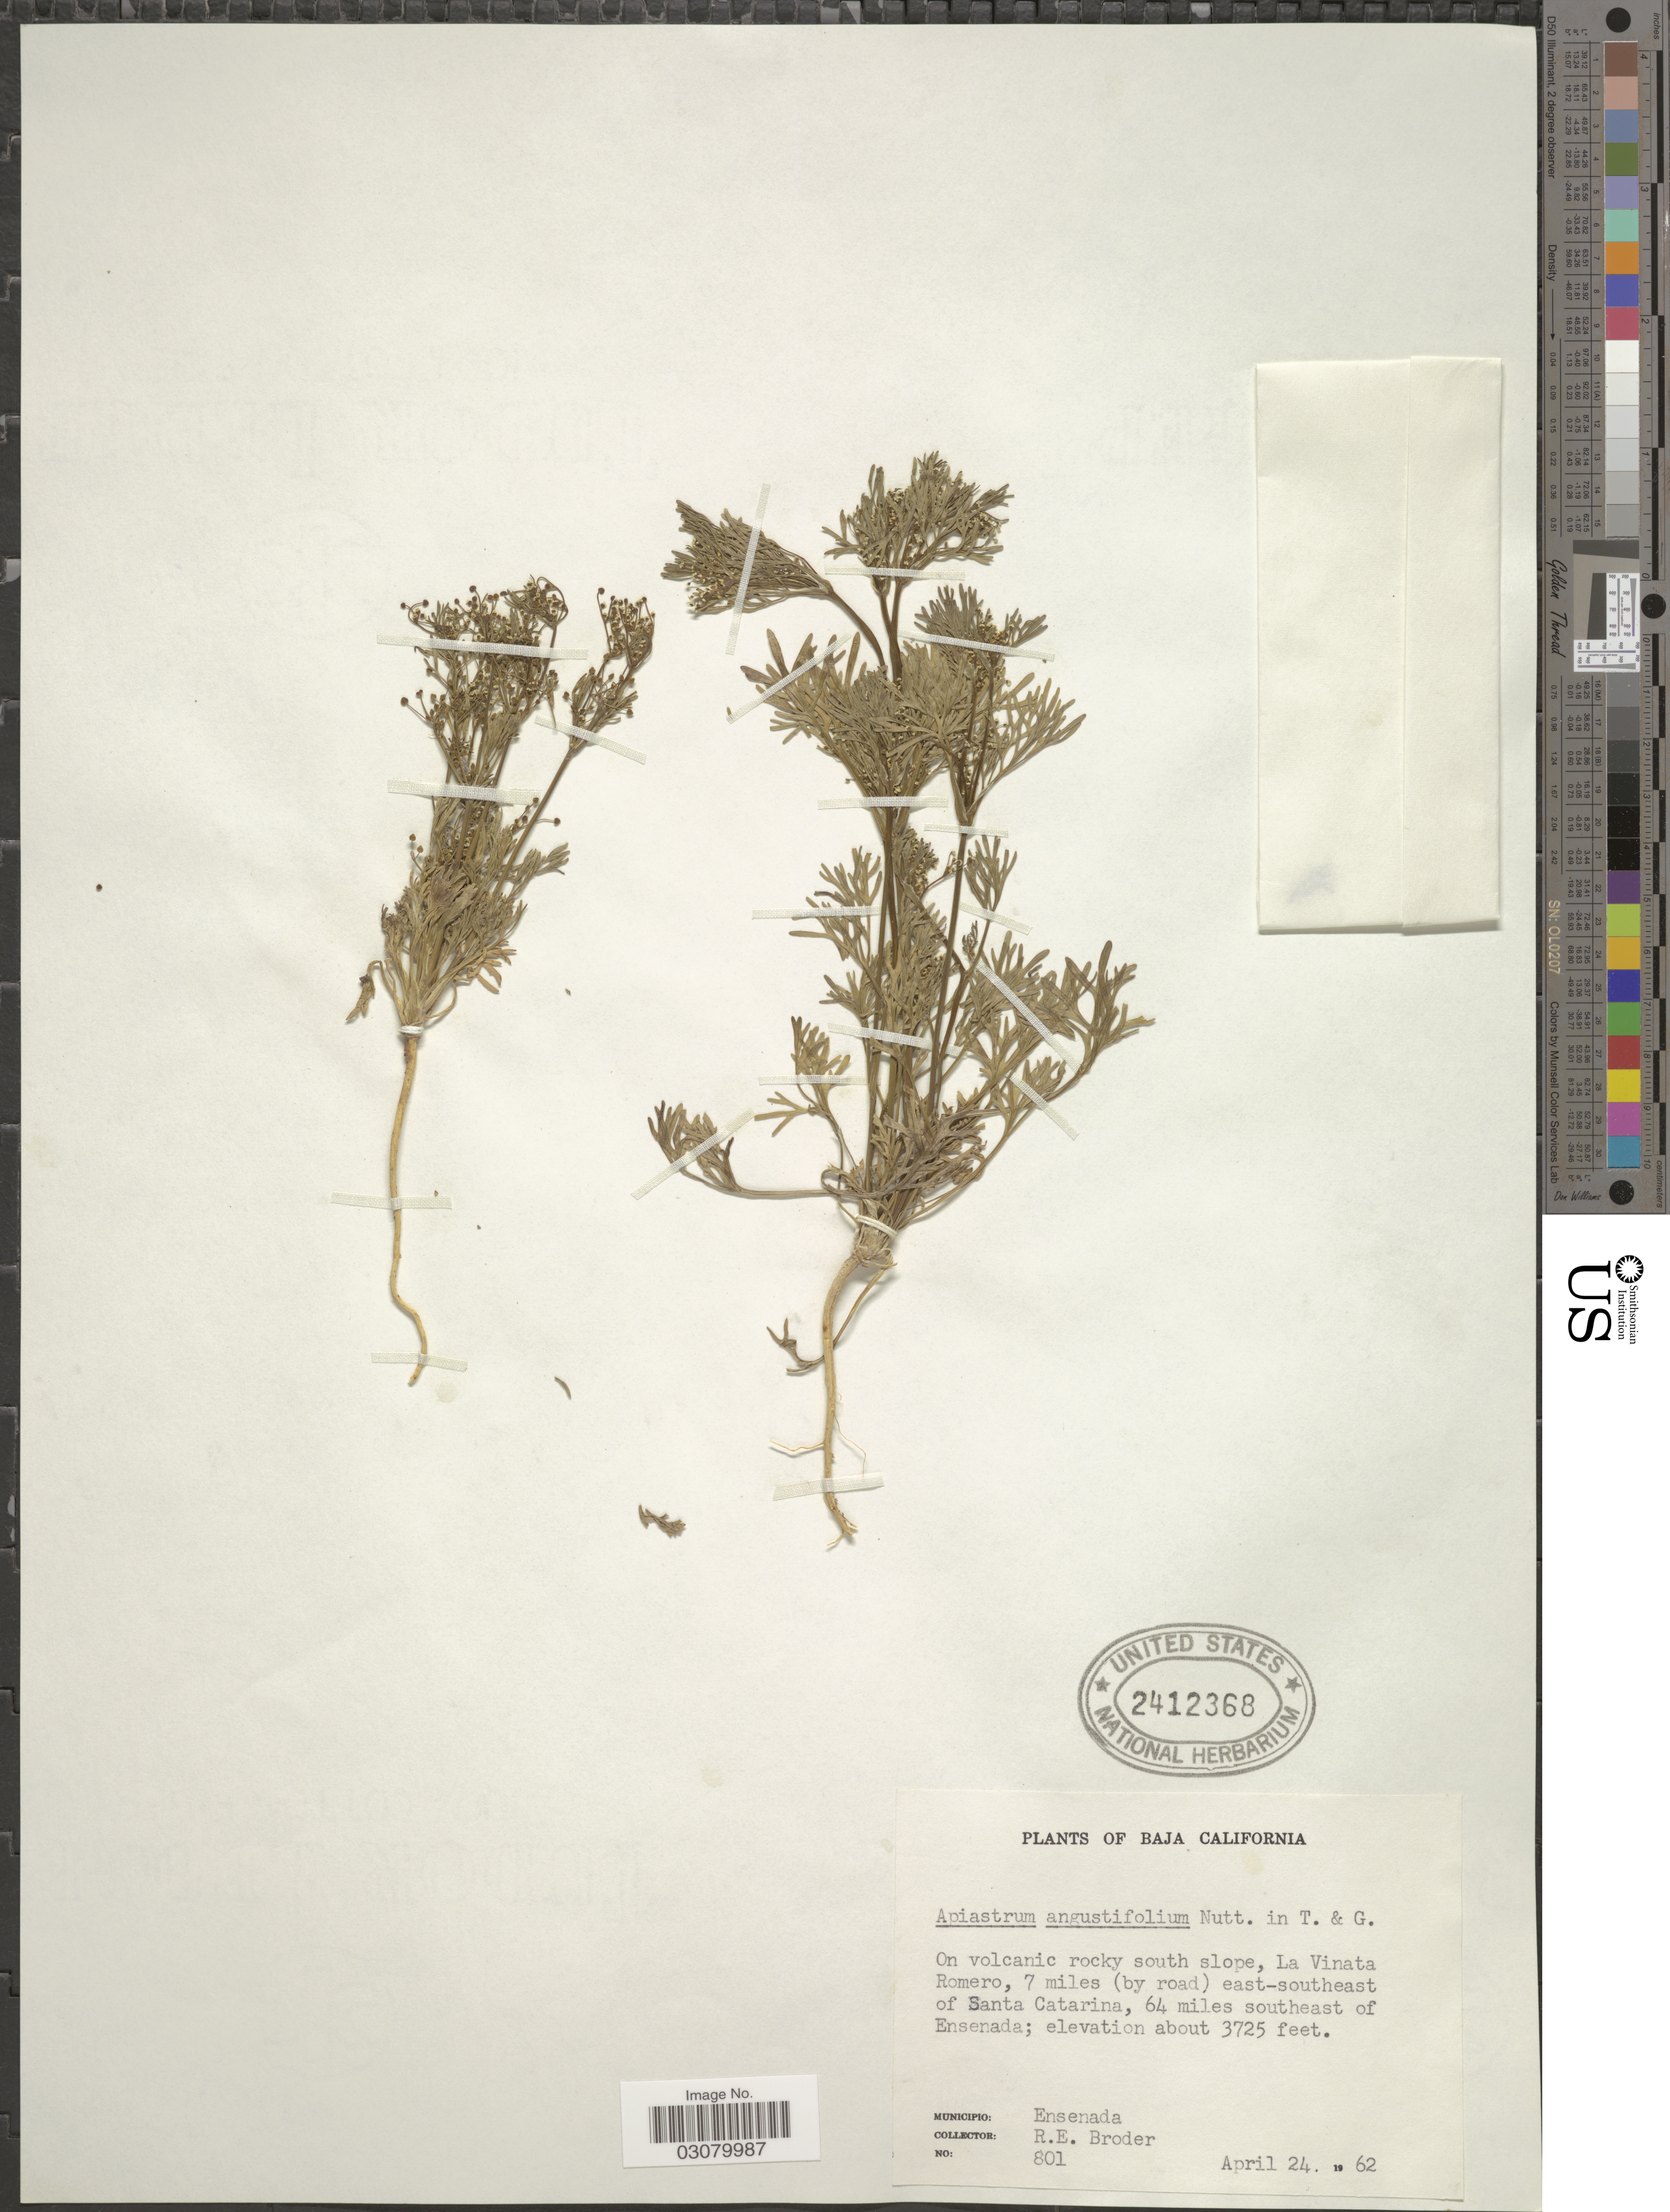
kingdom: Plantae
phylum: Tracheophyta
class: Magnoliopsida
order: Apiales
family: Apiaceae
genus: Apiastrum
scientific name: Apiastrum angustifolium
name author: Nutt.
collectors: R. Broder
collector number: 801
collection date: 1962-04-24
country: Mexico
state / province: Baja California Norte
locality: On volcanic rocky south slope, La Vinata Romero, 7 miles (by road) east-southeast of Santa Catarina, 64 miles southeast of Ensenada.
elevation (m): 1135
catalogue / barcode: US 2412368